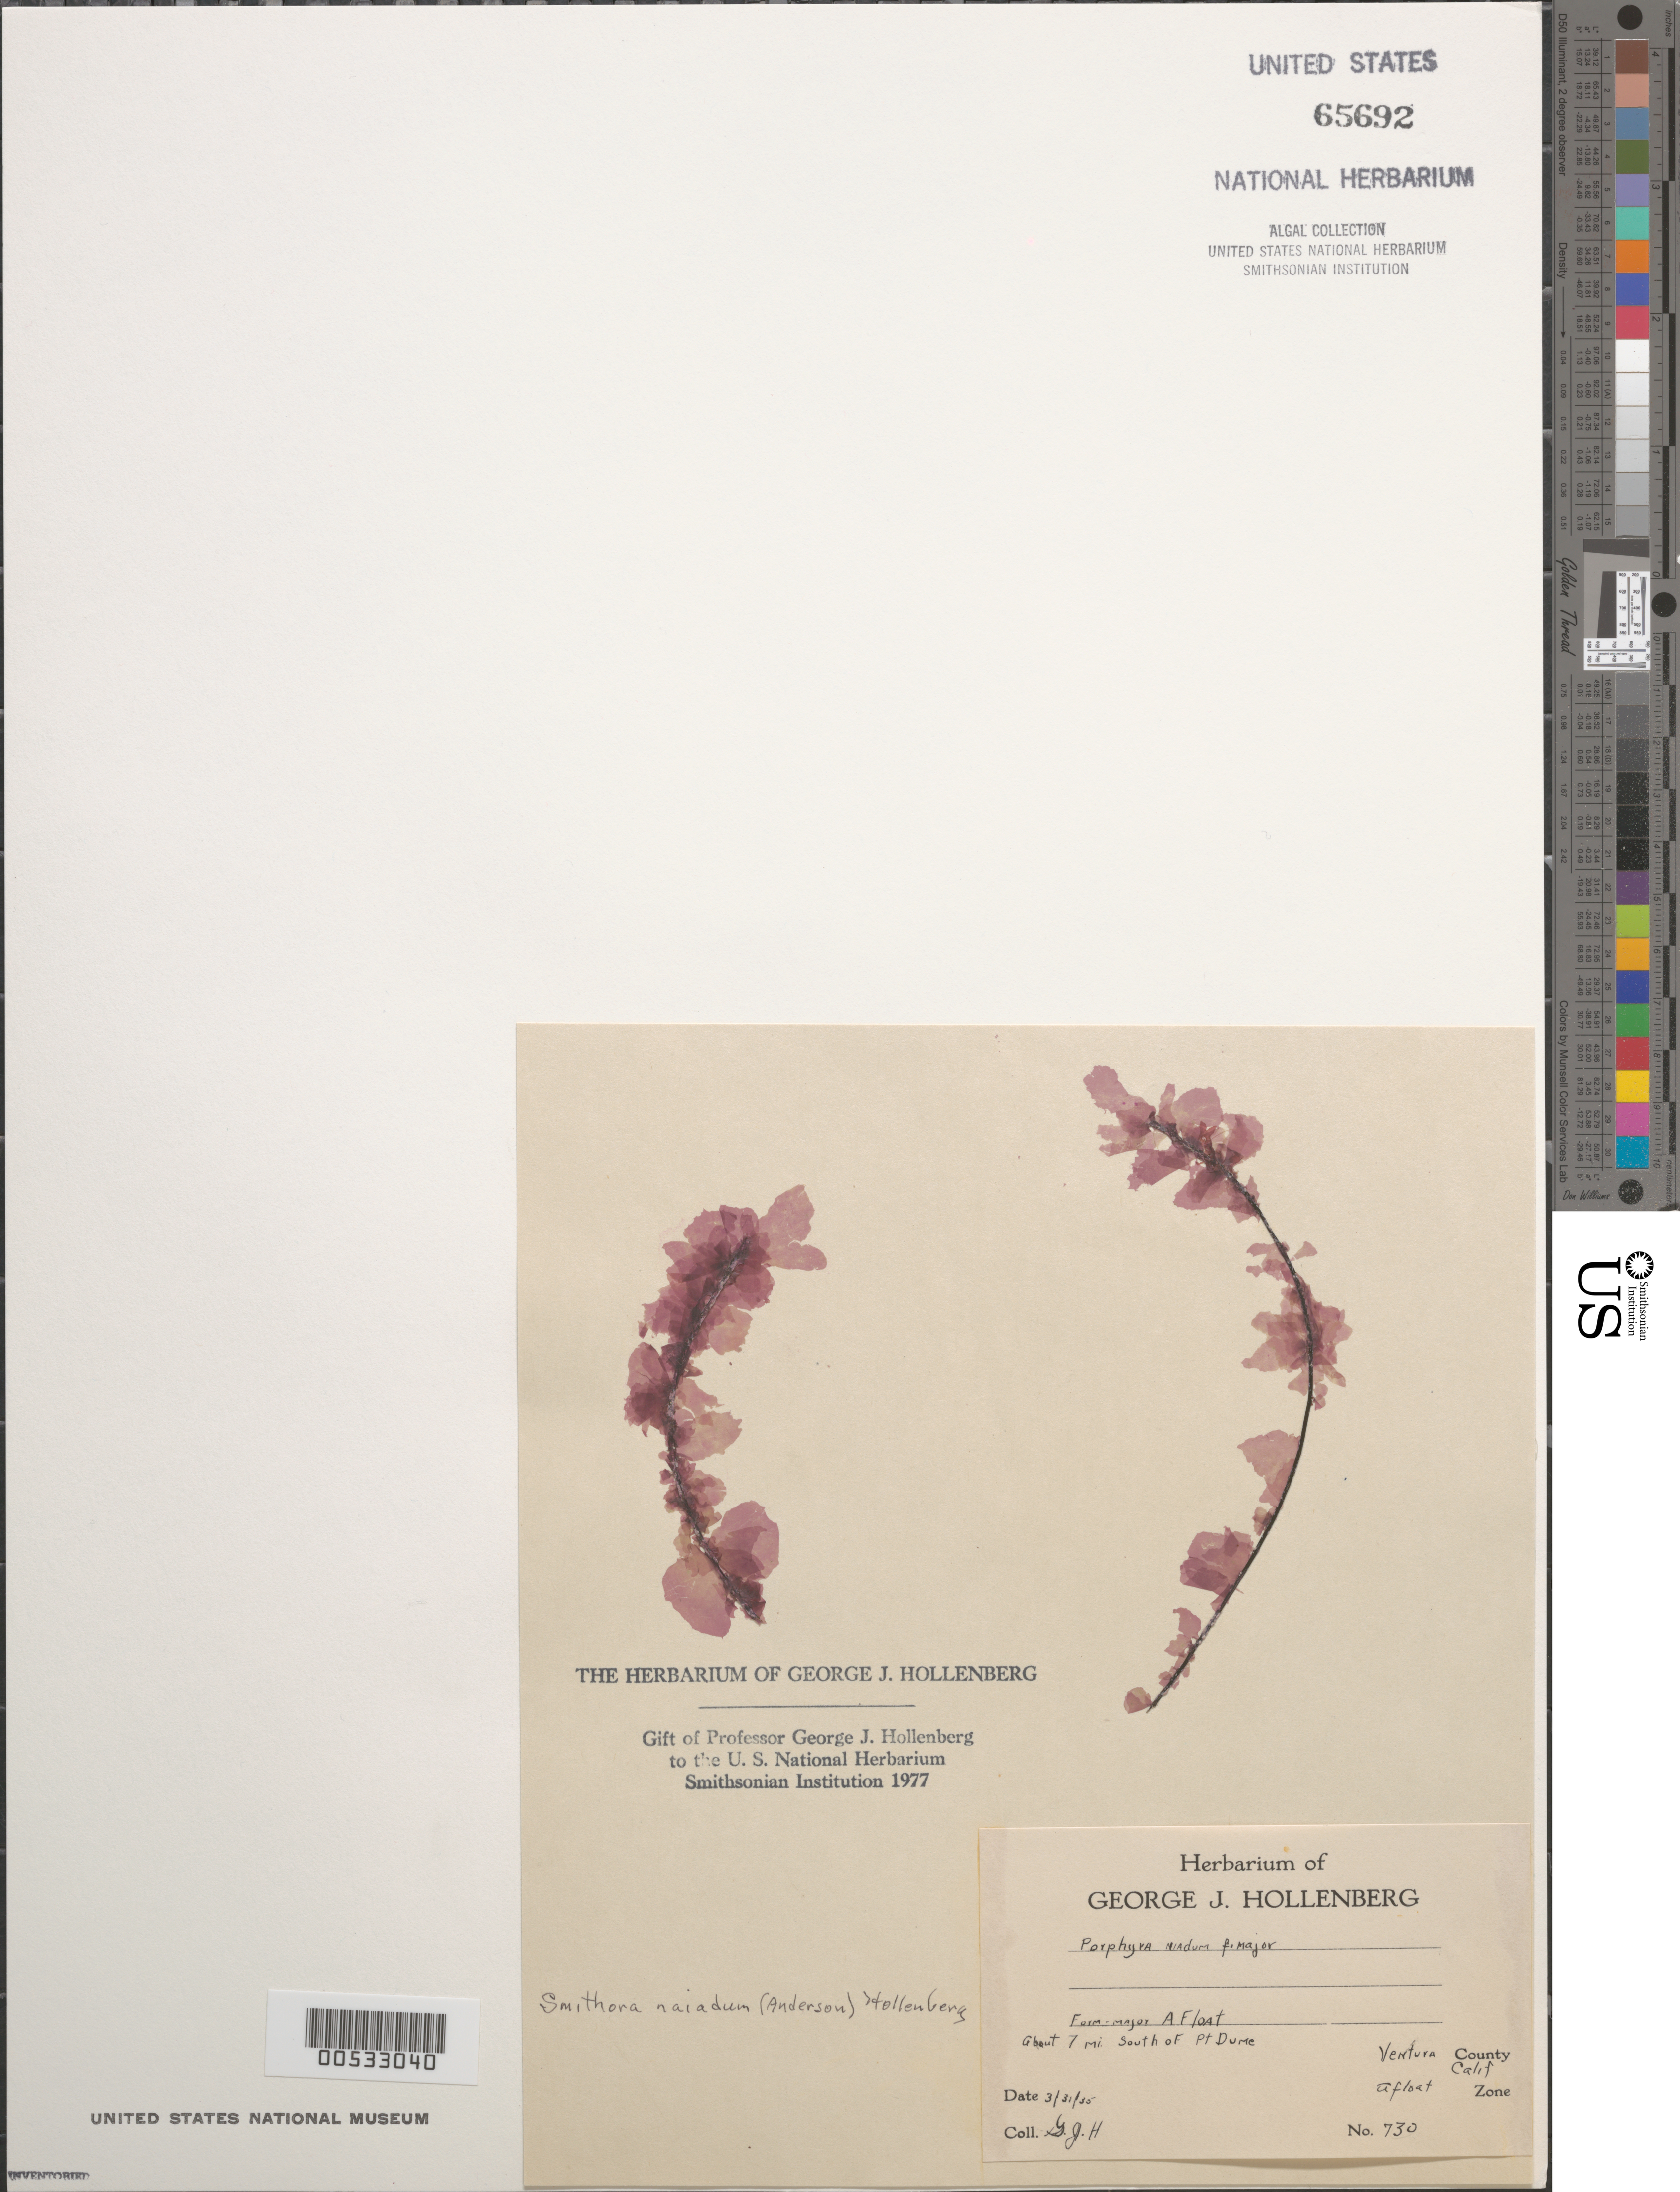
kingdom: Plantae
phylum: Rhodophyta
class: Compsopogonophyceae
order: Erythropeltidales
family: Erythrotrichiaceae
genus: Smithora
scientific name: Smithora naiadum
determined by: Hollenberg, George J.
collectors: G. Hollenberg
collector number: GJH 730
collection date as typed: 31 Mar 1935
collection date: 1935-03-31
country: United States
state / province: California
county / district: Ventura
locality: Ca. 7 miles south of Point Dume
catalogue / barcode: US 65692